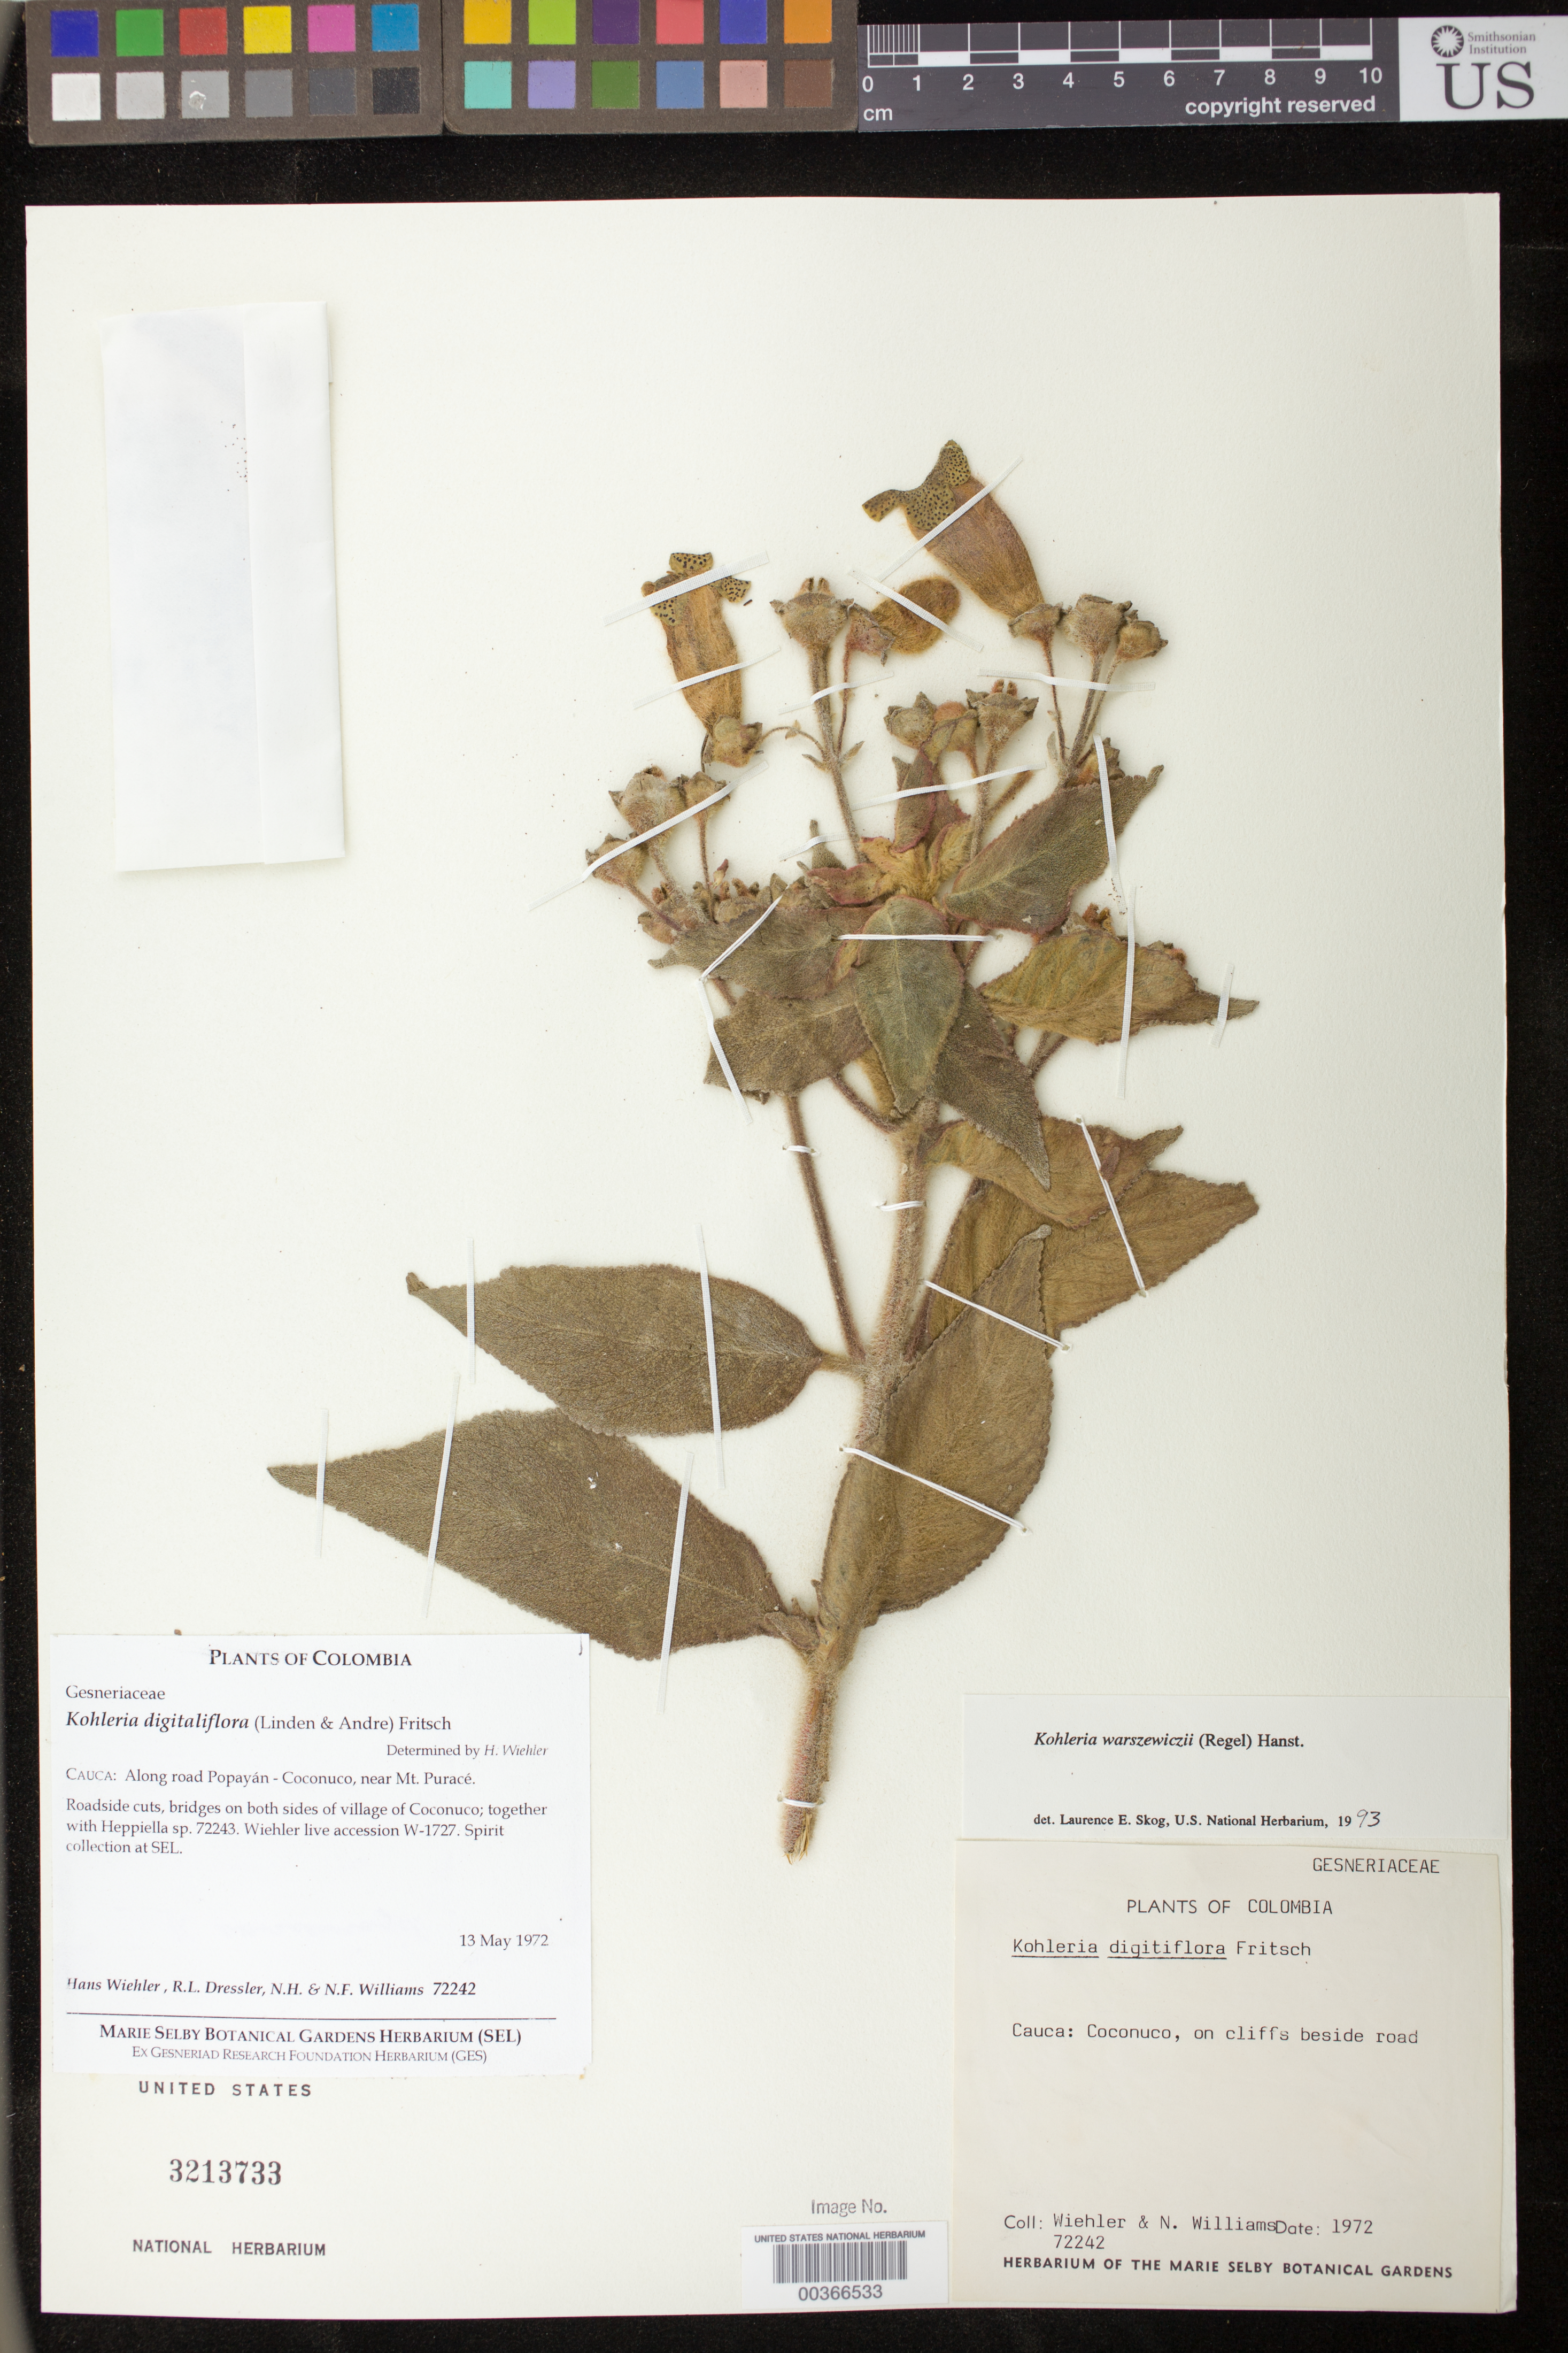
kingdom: Plantae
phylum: Tracheophyta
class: Magnoliopsida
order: Lamiales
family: Gesneriaceae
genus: Kohleria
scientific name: Kohleria warszewiczii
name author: (Regel) Hanst.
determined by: Skog, Laurence E.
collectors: H. J. Wiehler, R. Dressler, N. H. Williams & N. Williams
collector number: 72242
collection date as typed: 13 May 1972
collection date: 1972-05-13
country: Colombia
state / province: Cauca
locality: Cauca: along road Popayán-Coconuco, near Mt. Puracé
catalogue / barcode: US 3213733